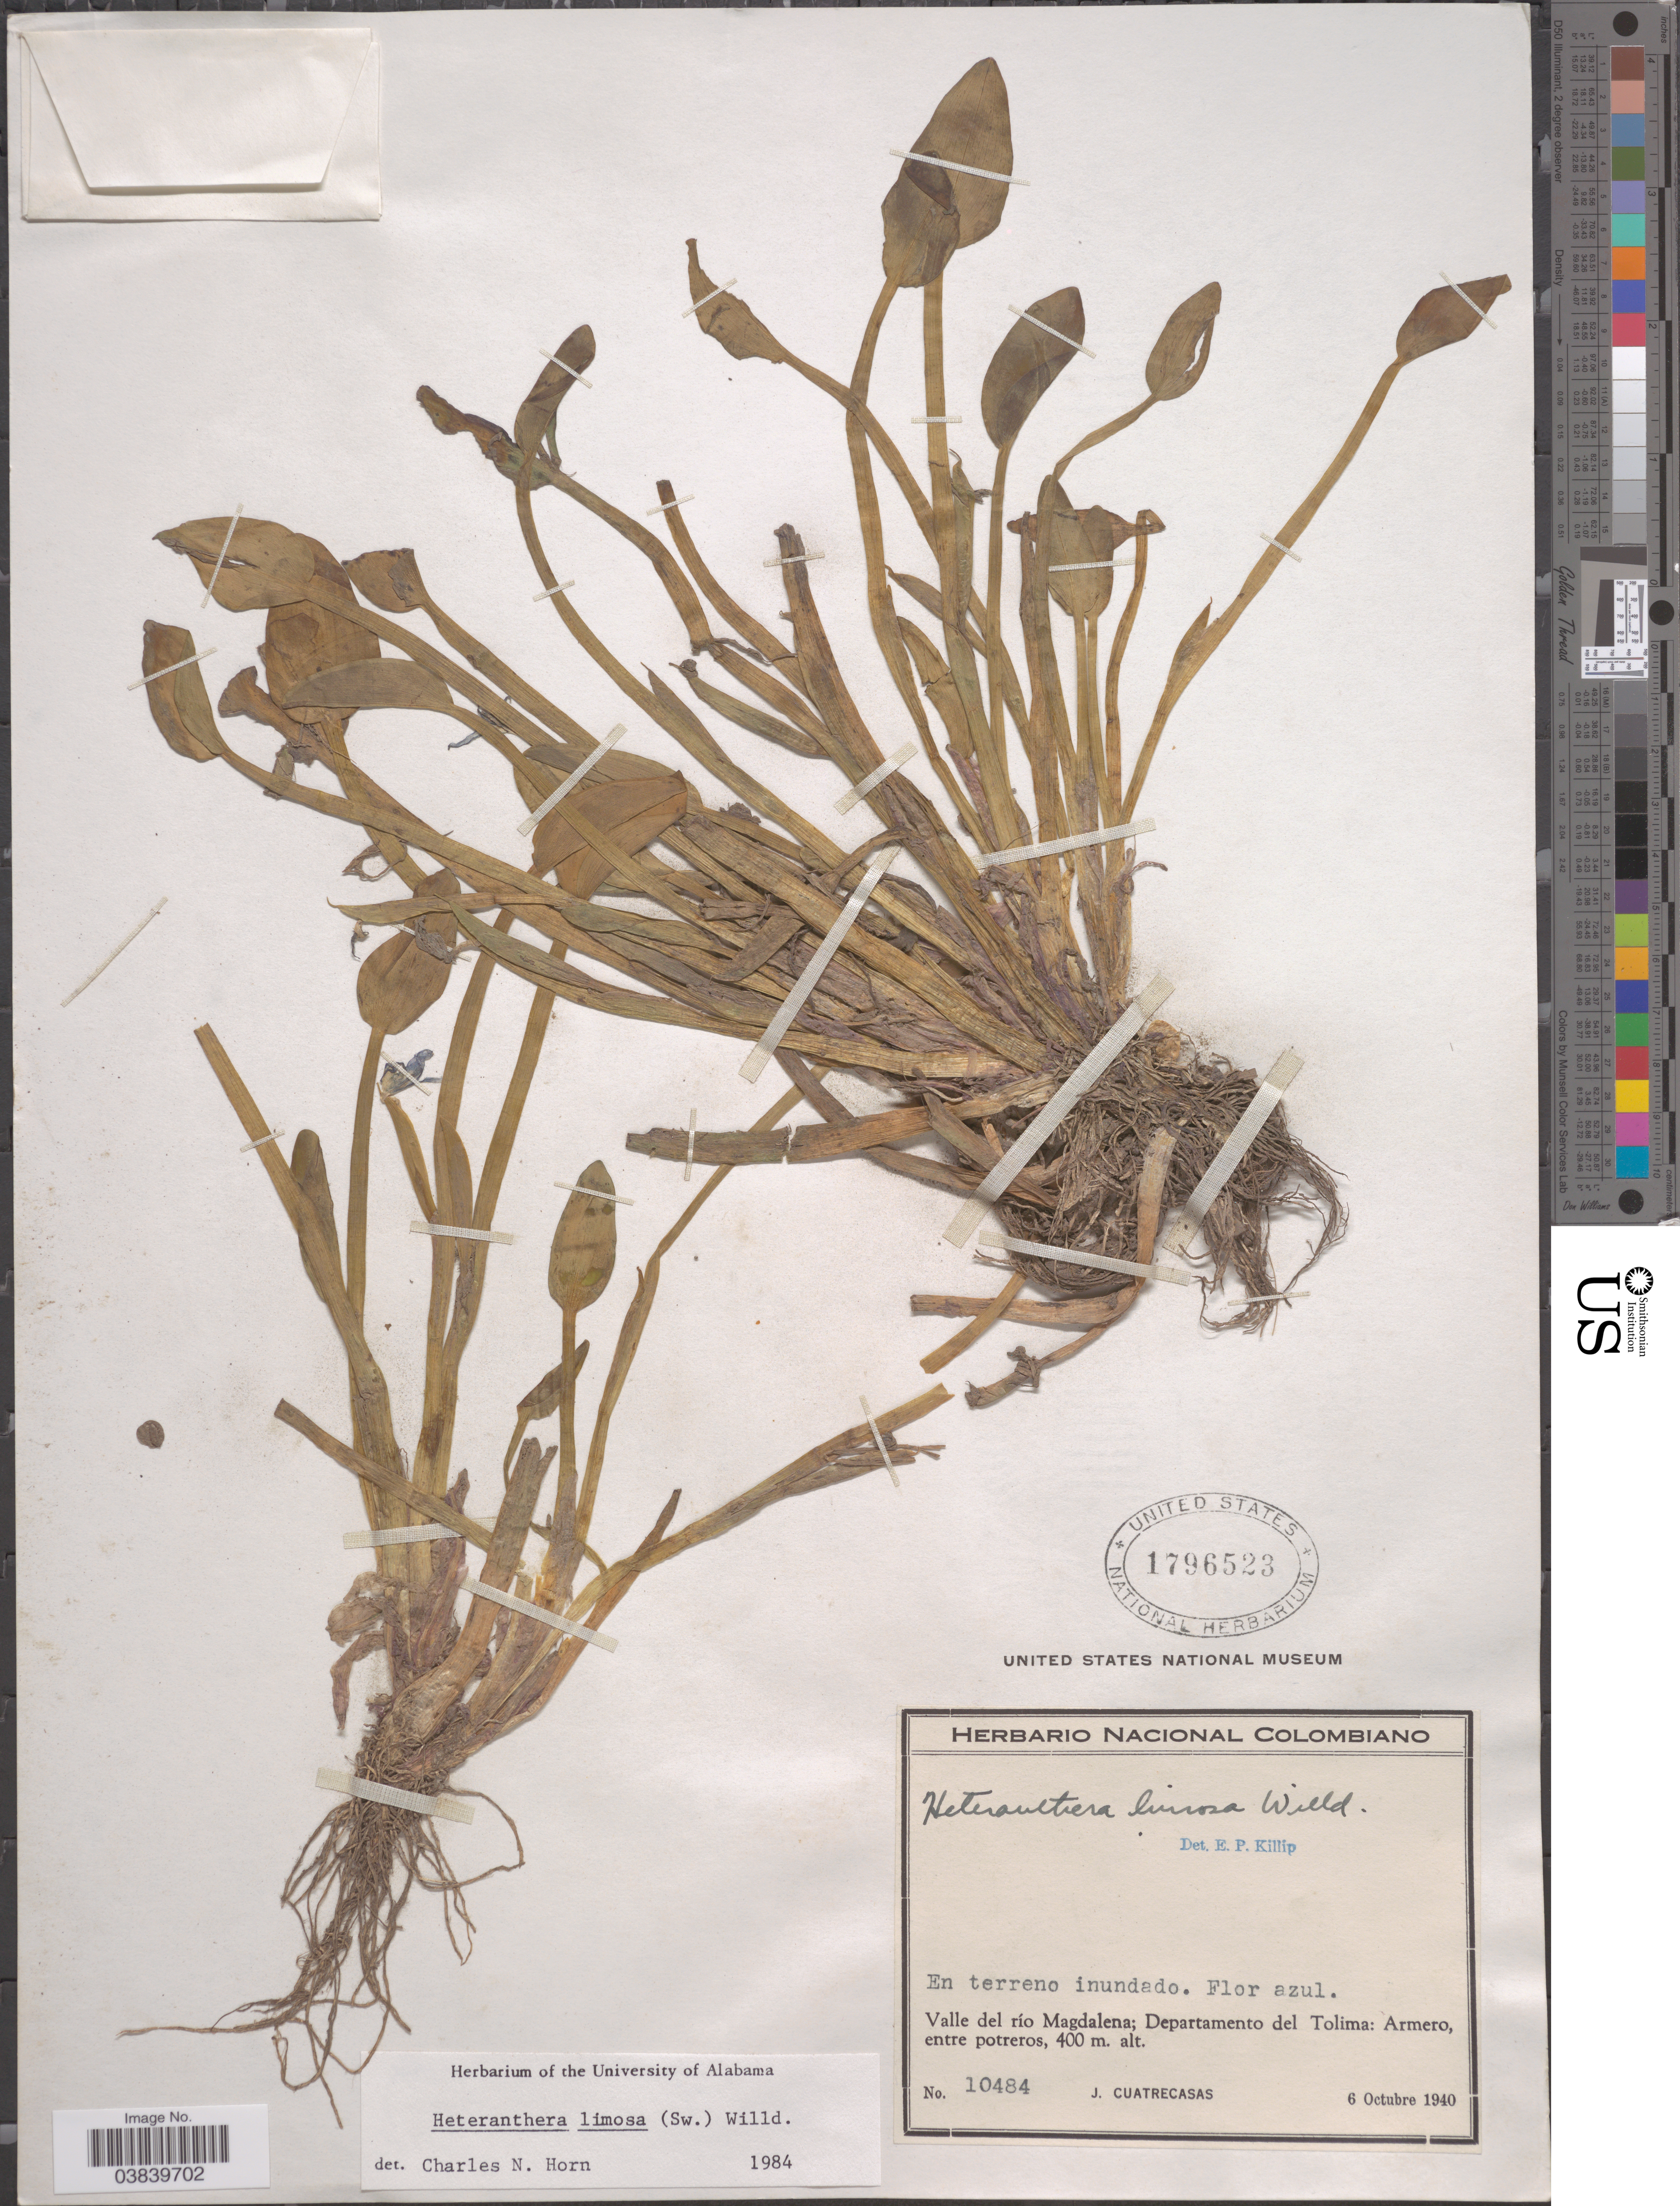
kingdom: Plantae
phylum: Tracheophyta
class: Liliopsida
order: Commelinales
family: Pontederiaceae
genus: Heteranthera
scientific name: Heteranthera limosa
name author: (Sw.) Willd.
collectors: J. Cuatrecasas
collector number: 10484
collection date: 1940-10-06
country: Colombia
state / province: Tolima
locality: Valle del río Magdalena; Departamento del Tolima: Armero, entre potreros.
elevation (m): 400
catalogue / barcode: US 1796523